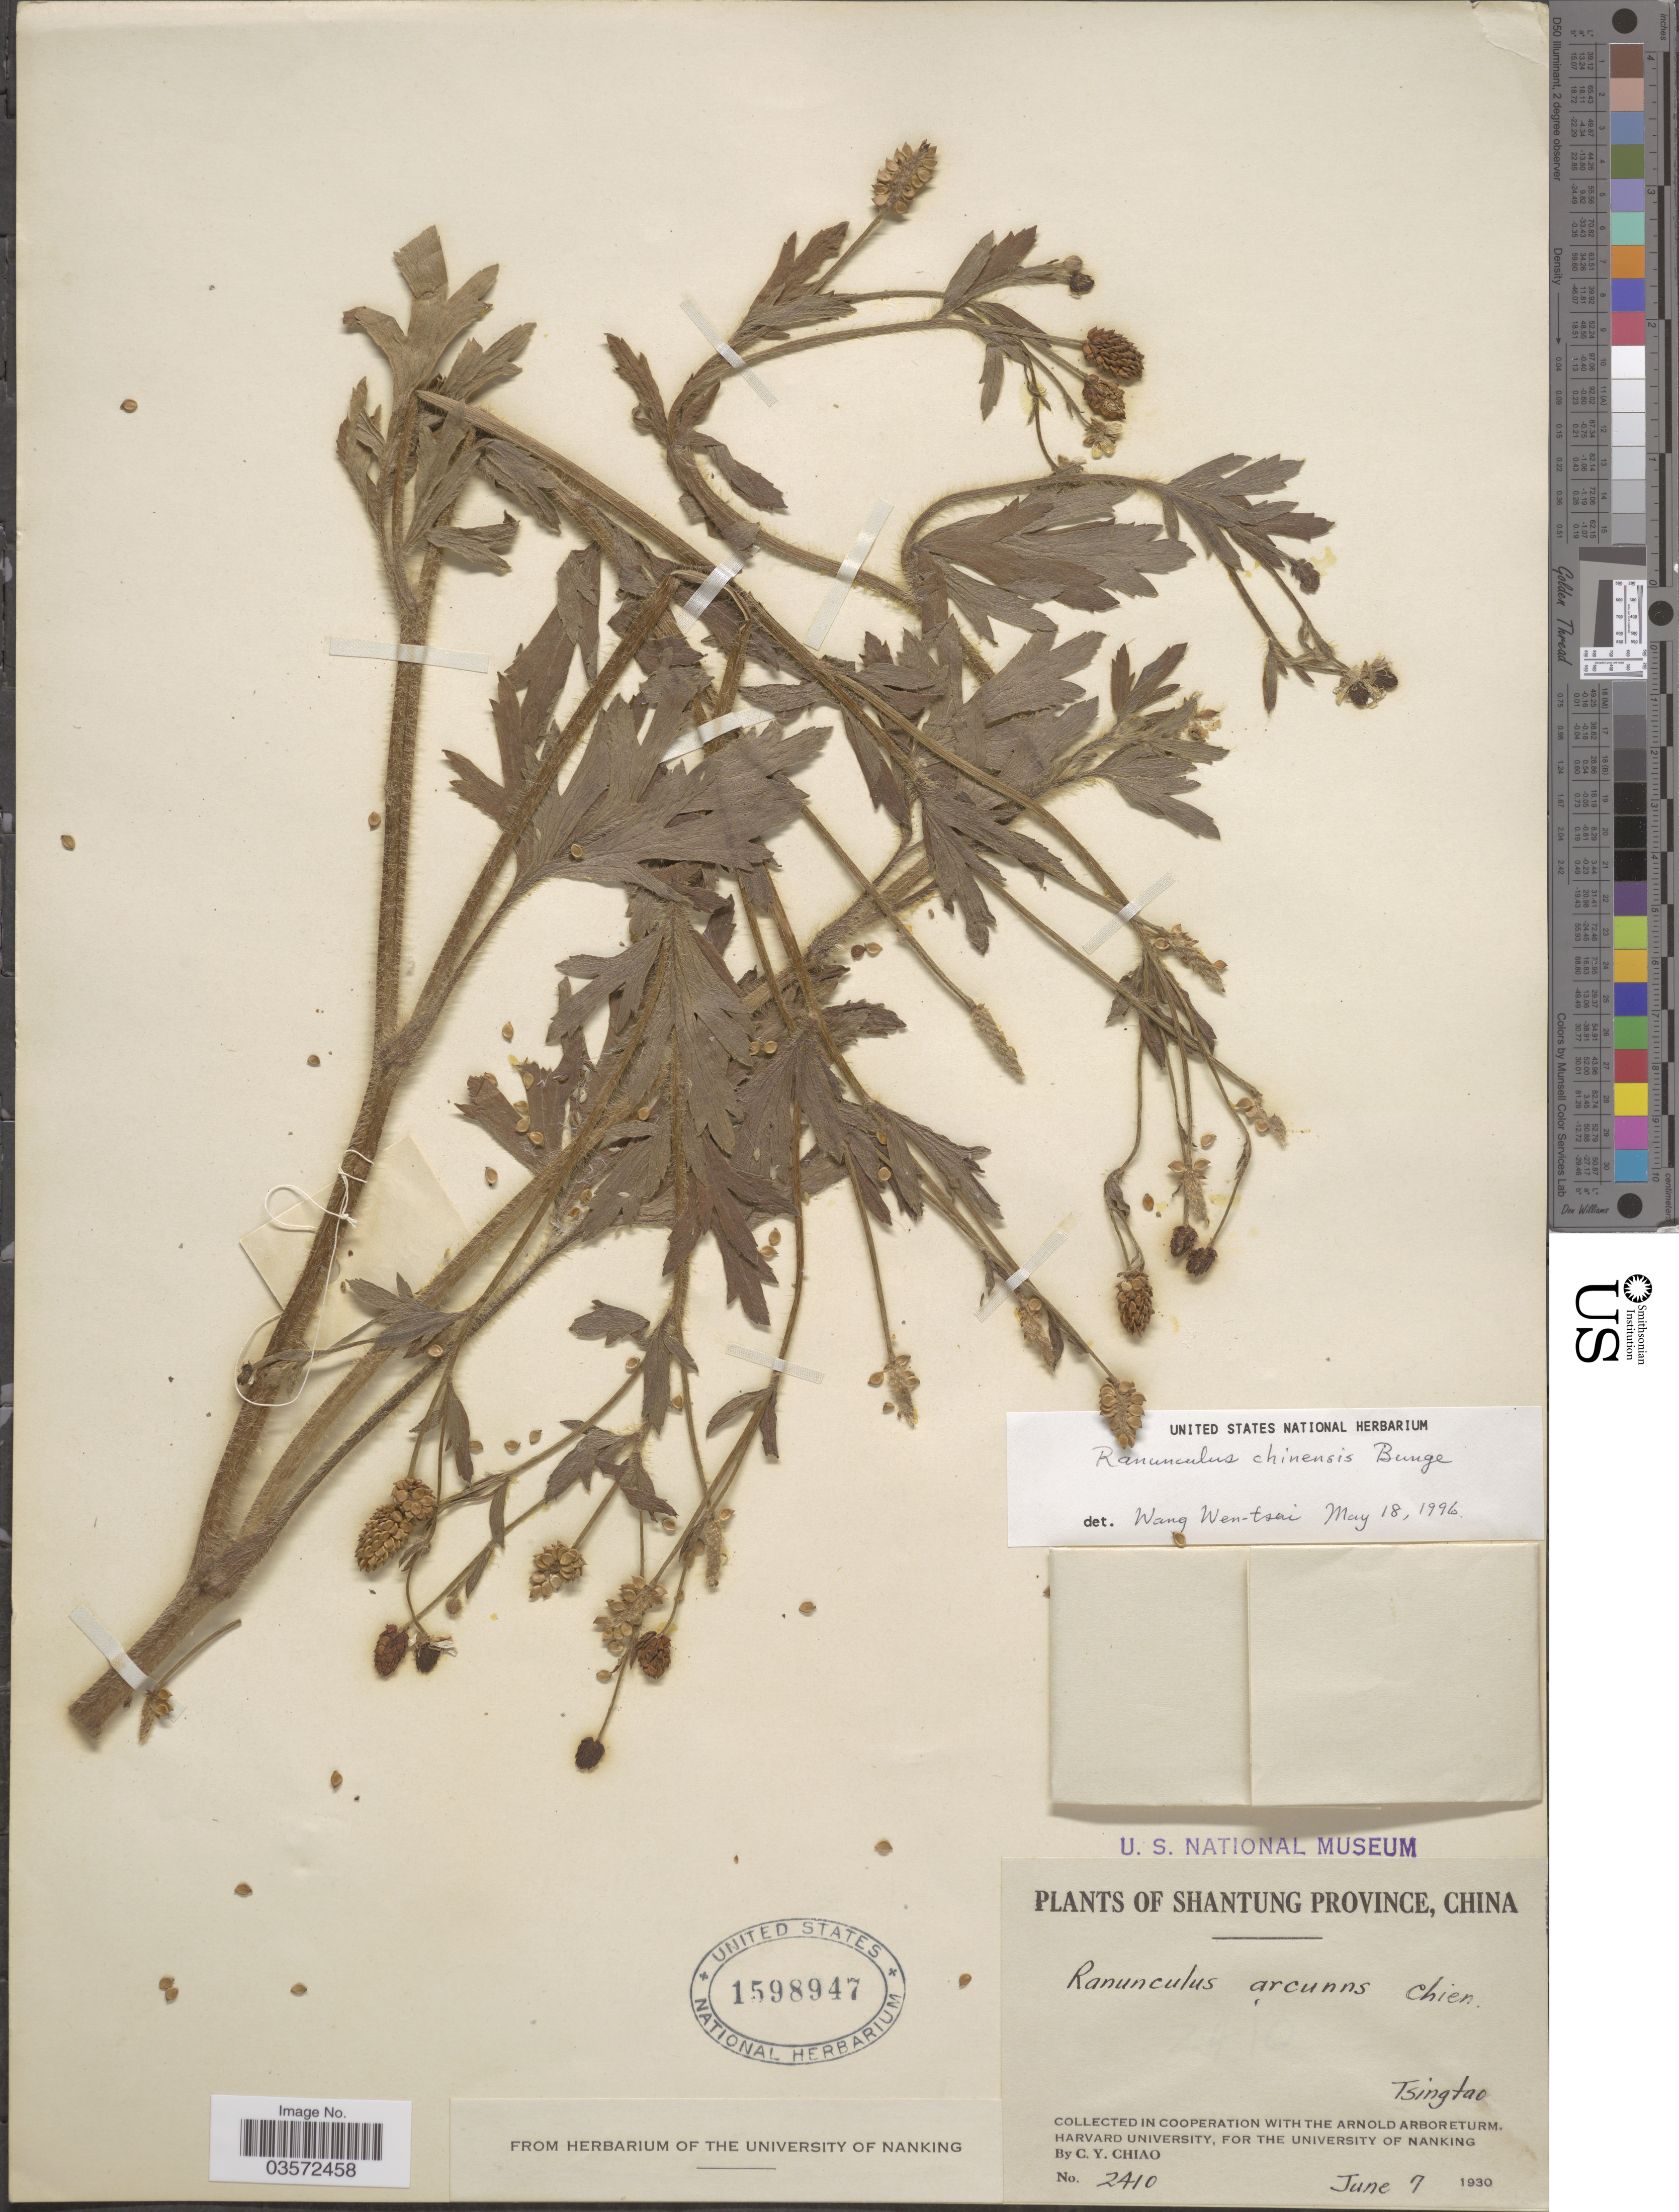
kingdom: Plantae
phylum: Tracheophyta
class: Magnoliopsida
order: Ranunculales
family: Ranunculaceae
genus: Ranunculus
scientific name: Ranunculus chinensis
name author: Bunge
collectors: C. Y. Chiao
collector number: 2410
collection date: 1930-06-07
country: China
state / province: Shandong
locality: Shantung Province. Tsingtao.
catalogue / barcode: US 1598947